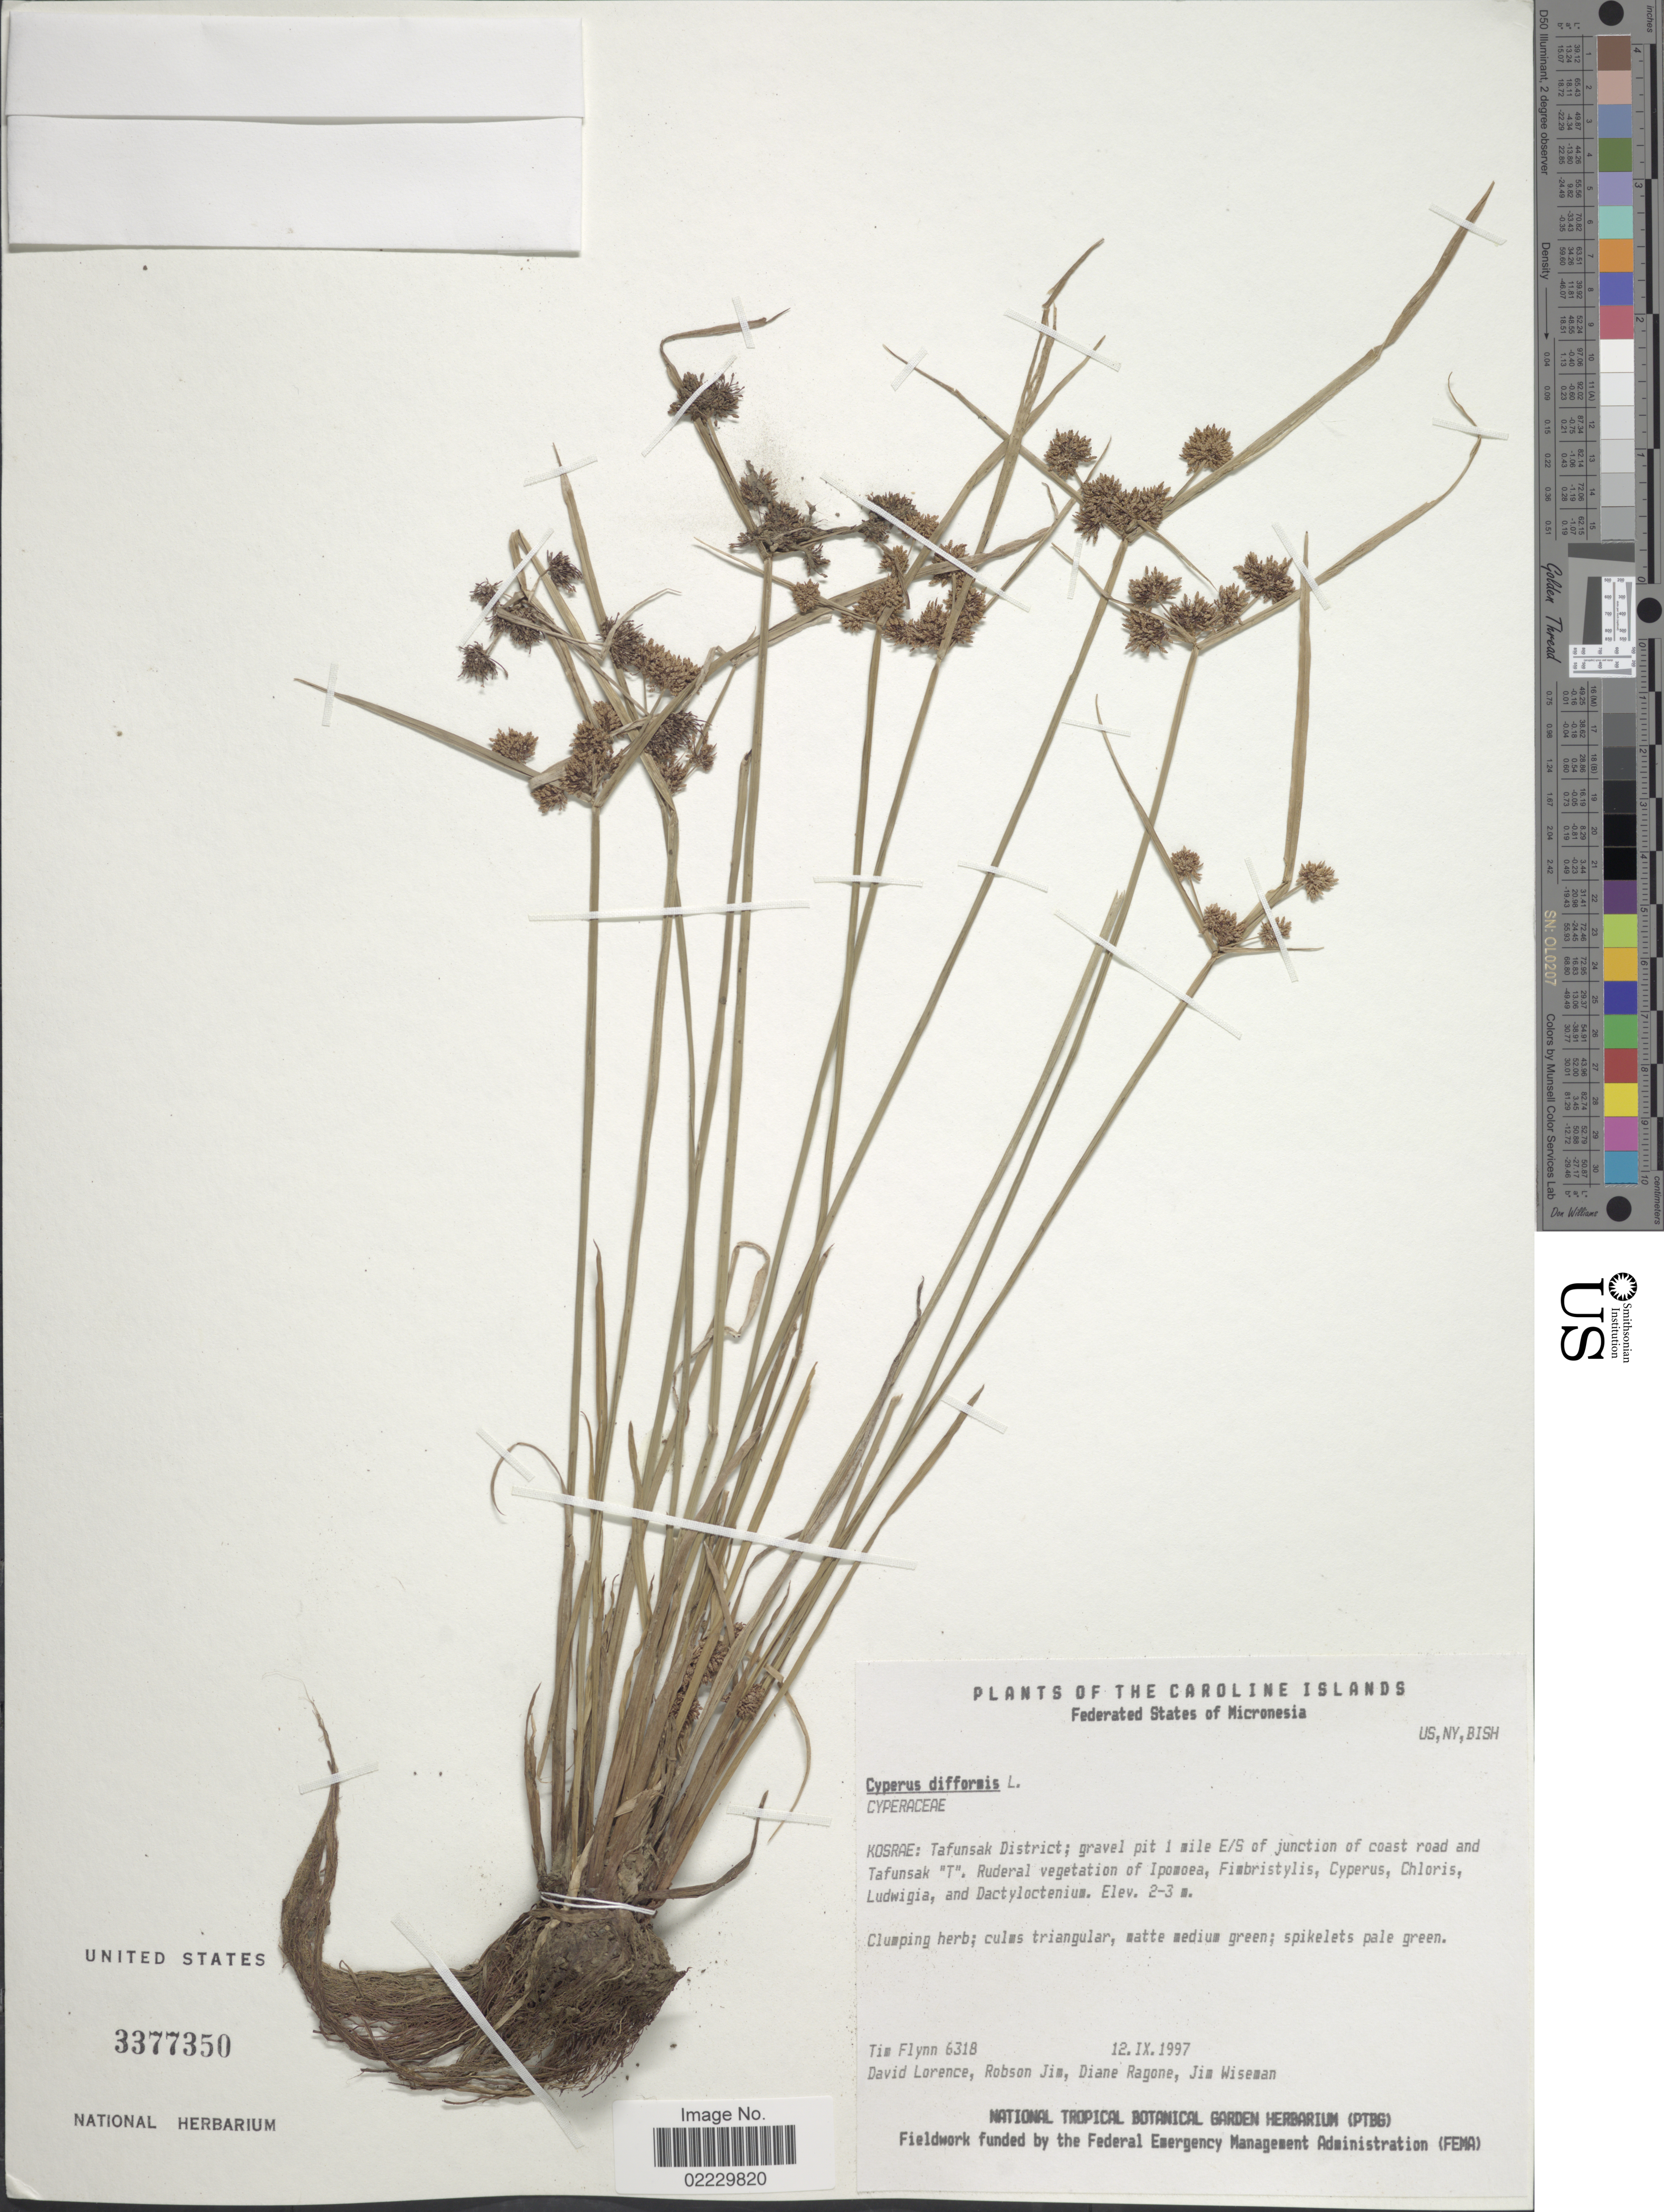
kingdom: Plantae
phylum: Tracheophyta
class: Liliopsida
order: Poales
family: Cyperaceae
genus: Cyperus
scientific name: Cyperus difformis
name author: L.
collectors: T. Flynn, D. Lorence, R. Jim, D. Ragone & J. Wiseman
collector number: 6318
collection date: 1997-09-12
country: Micronesia, Federated States of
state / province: Kosrae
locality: Caroline Islands. Federated States of Micronesia. Tafunsak District; gravel pit 1 mile E/S of junction of coast road and Tafunsak "T"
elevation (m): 2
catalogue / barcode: US 3377350